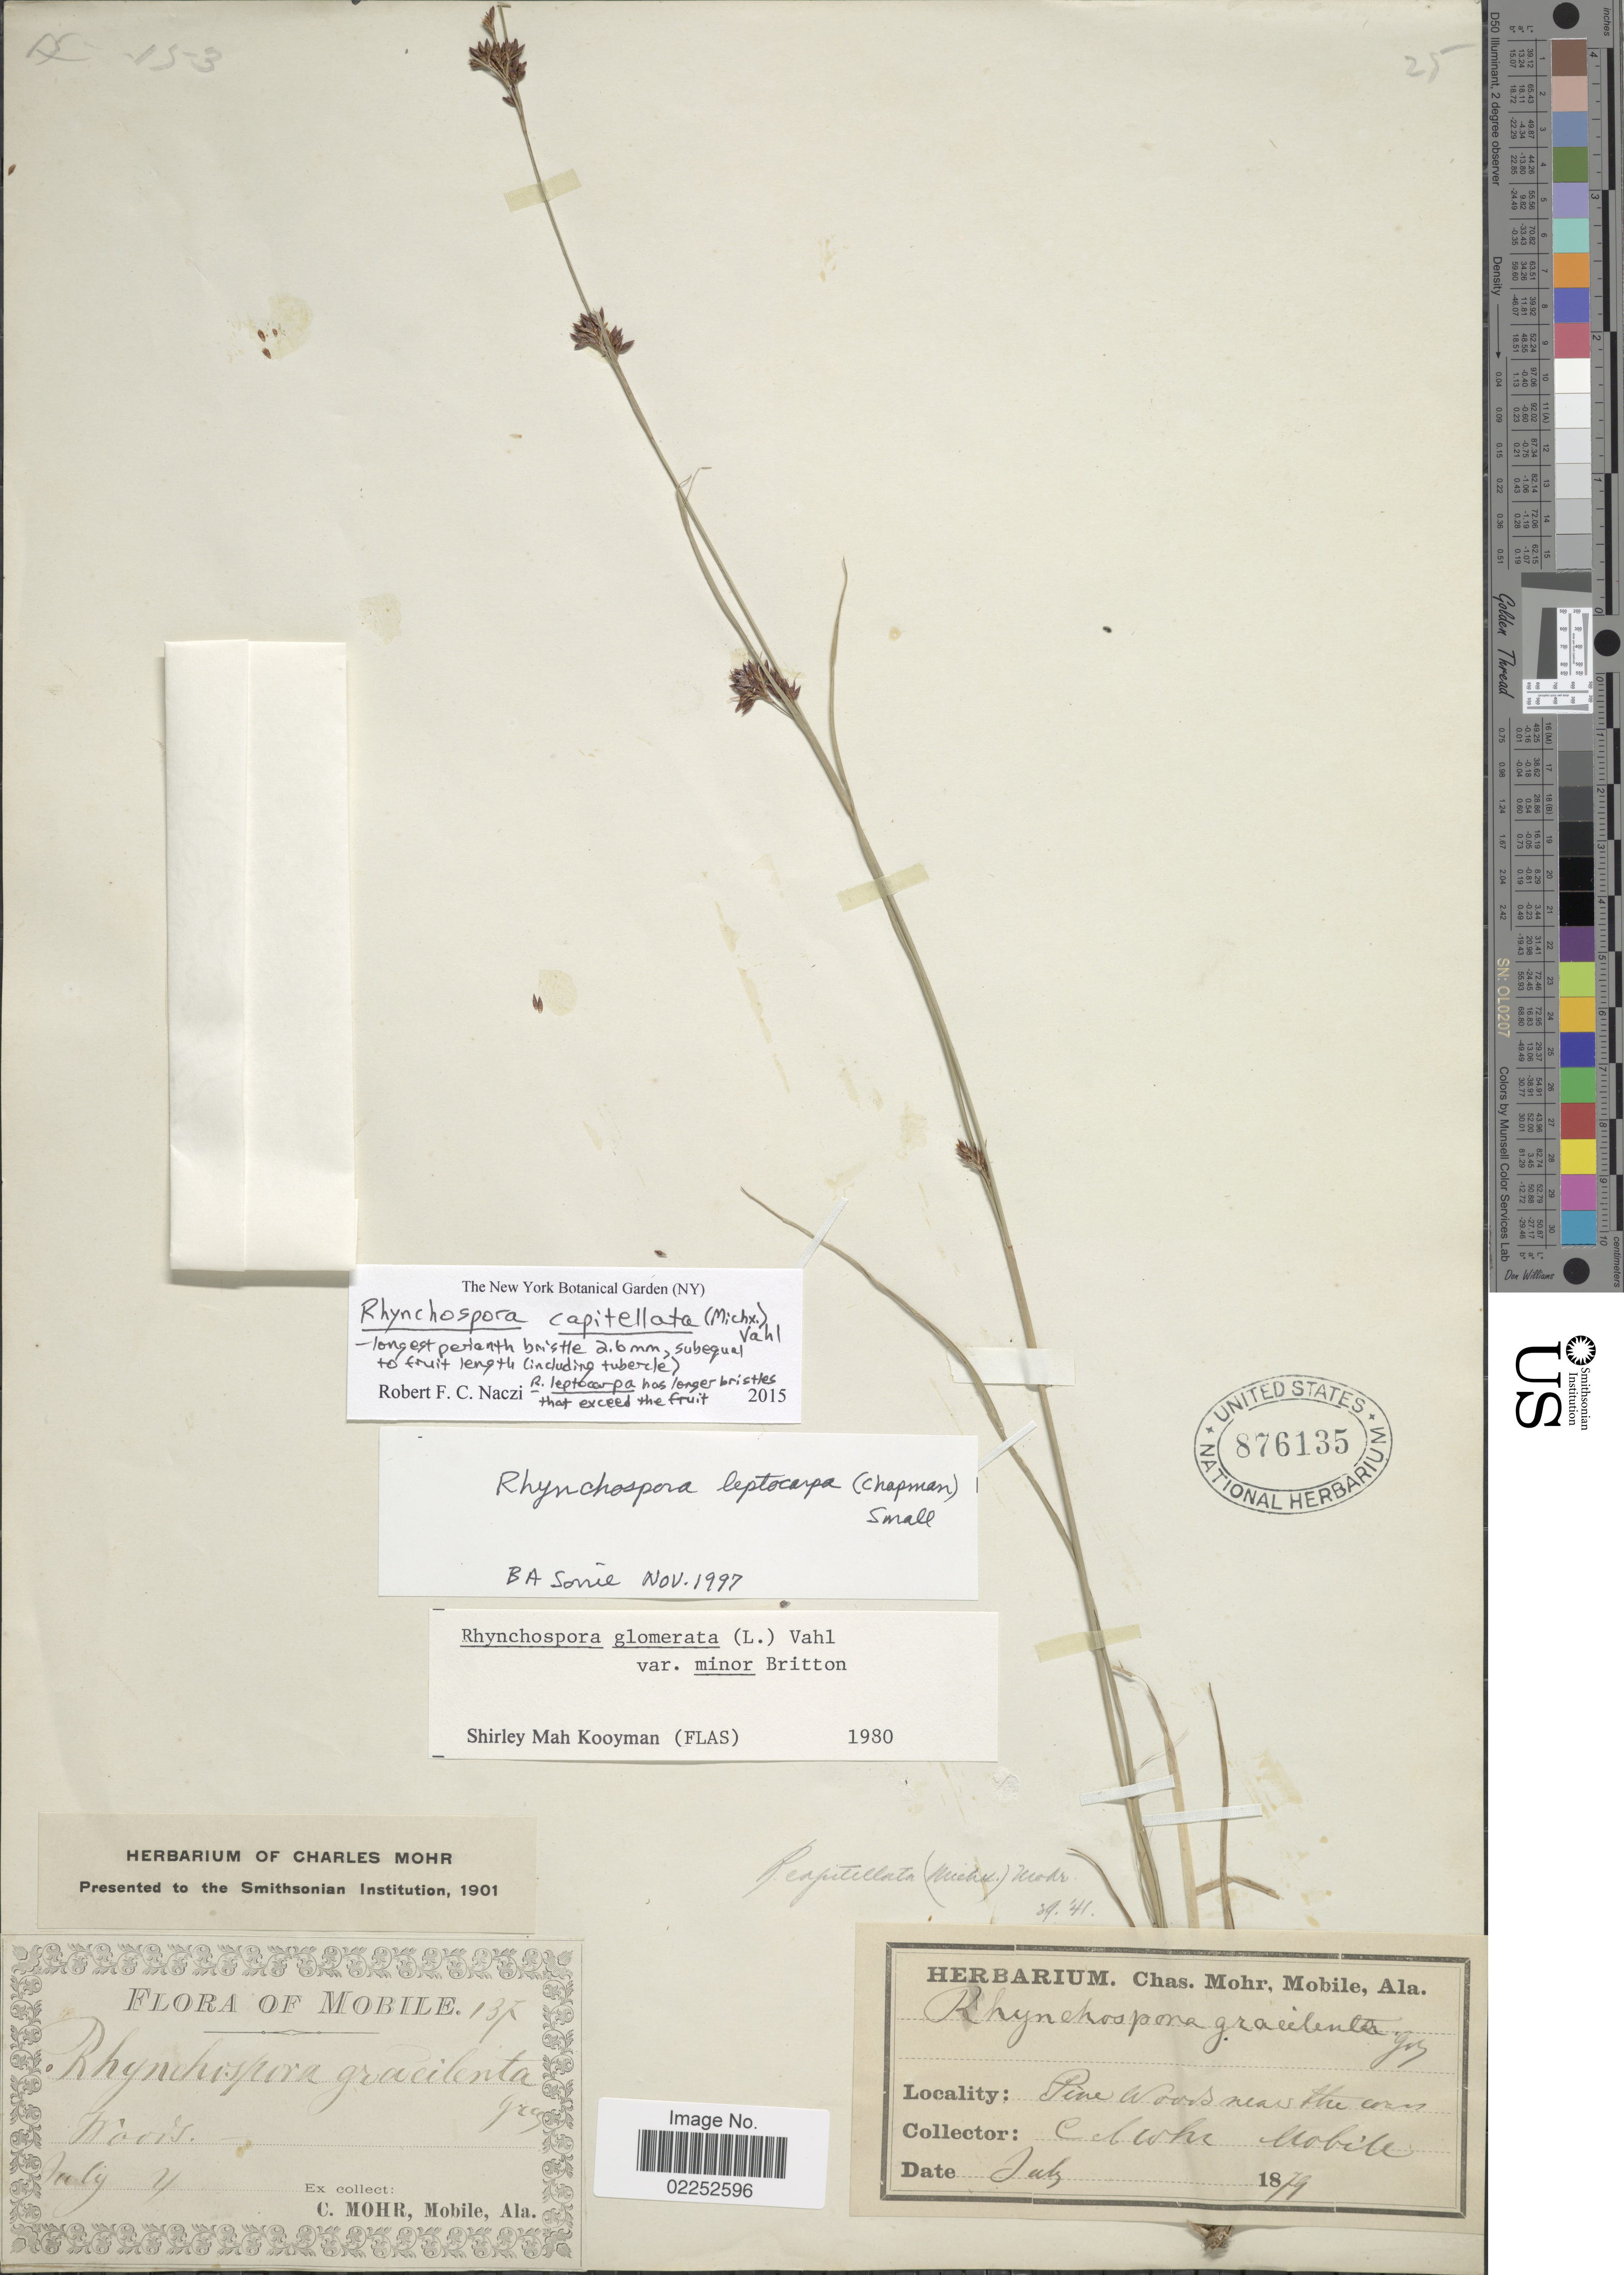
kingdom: Plantae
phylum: Tracheophyta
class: Liliopsida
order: Poales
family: Cyperaceae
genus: Rhynchospora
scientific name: Rhynchospora capitellata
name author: (Michx.) Vahl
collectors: C. T. Mohr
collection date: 1879-07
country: United States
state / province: Alabama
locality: Mobile,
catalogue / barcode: US 876135